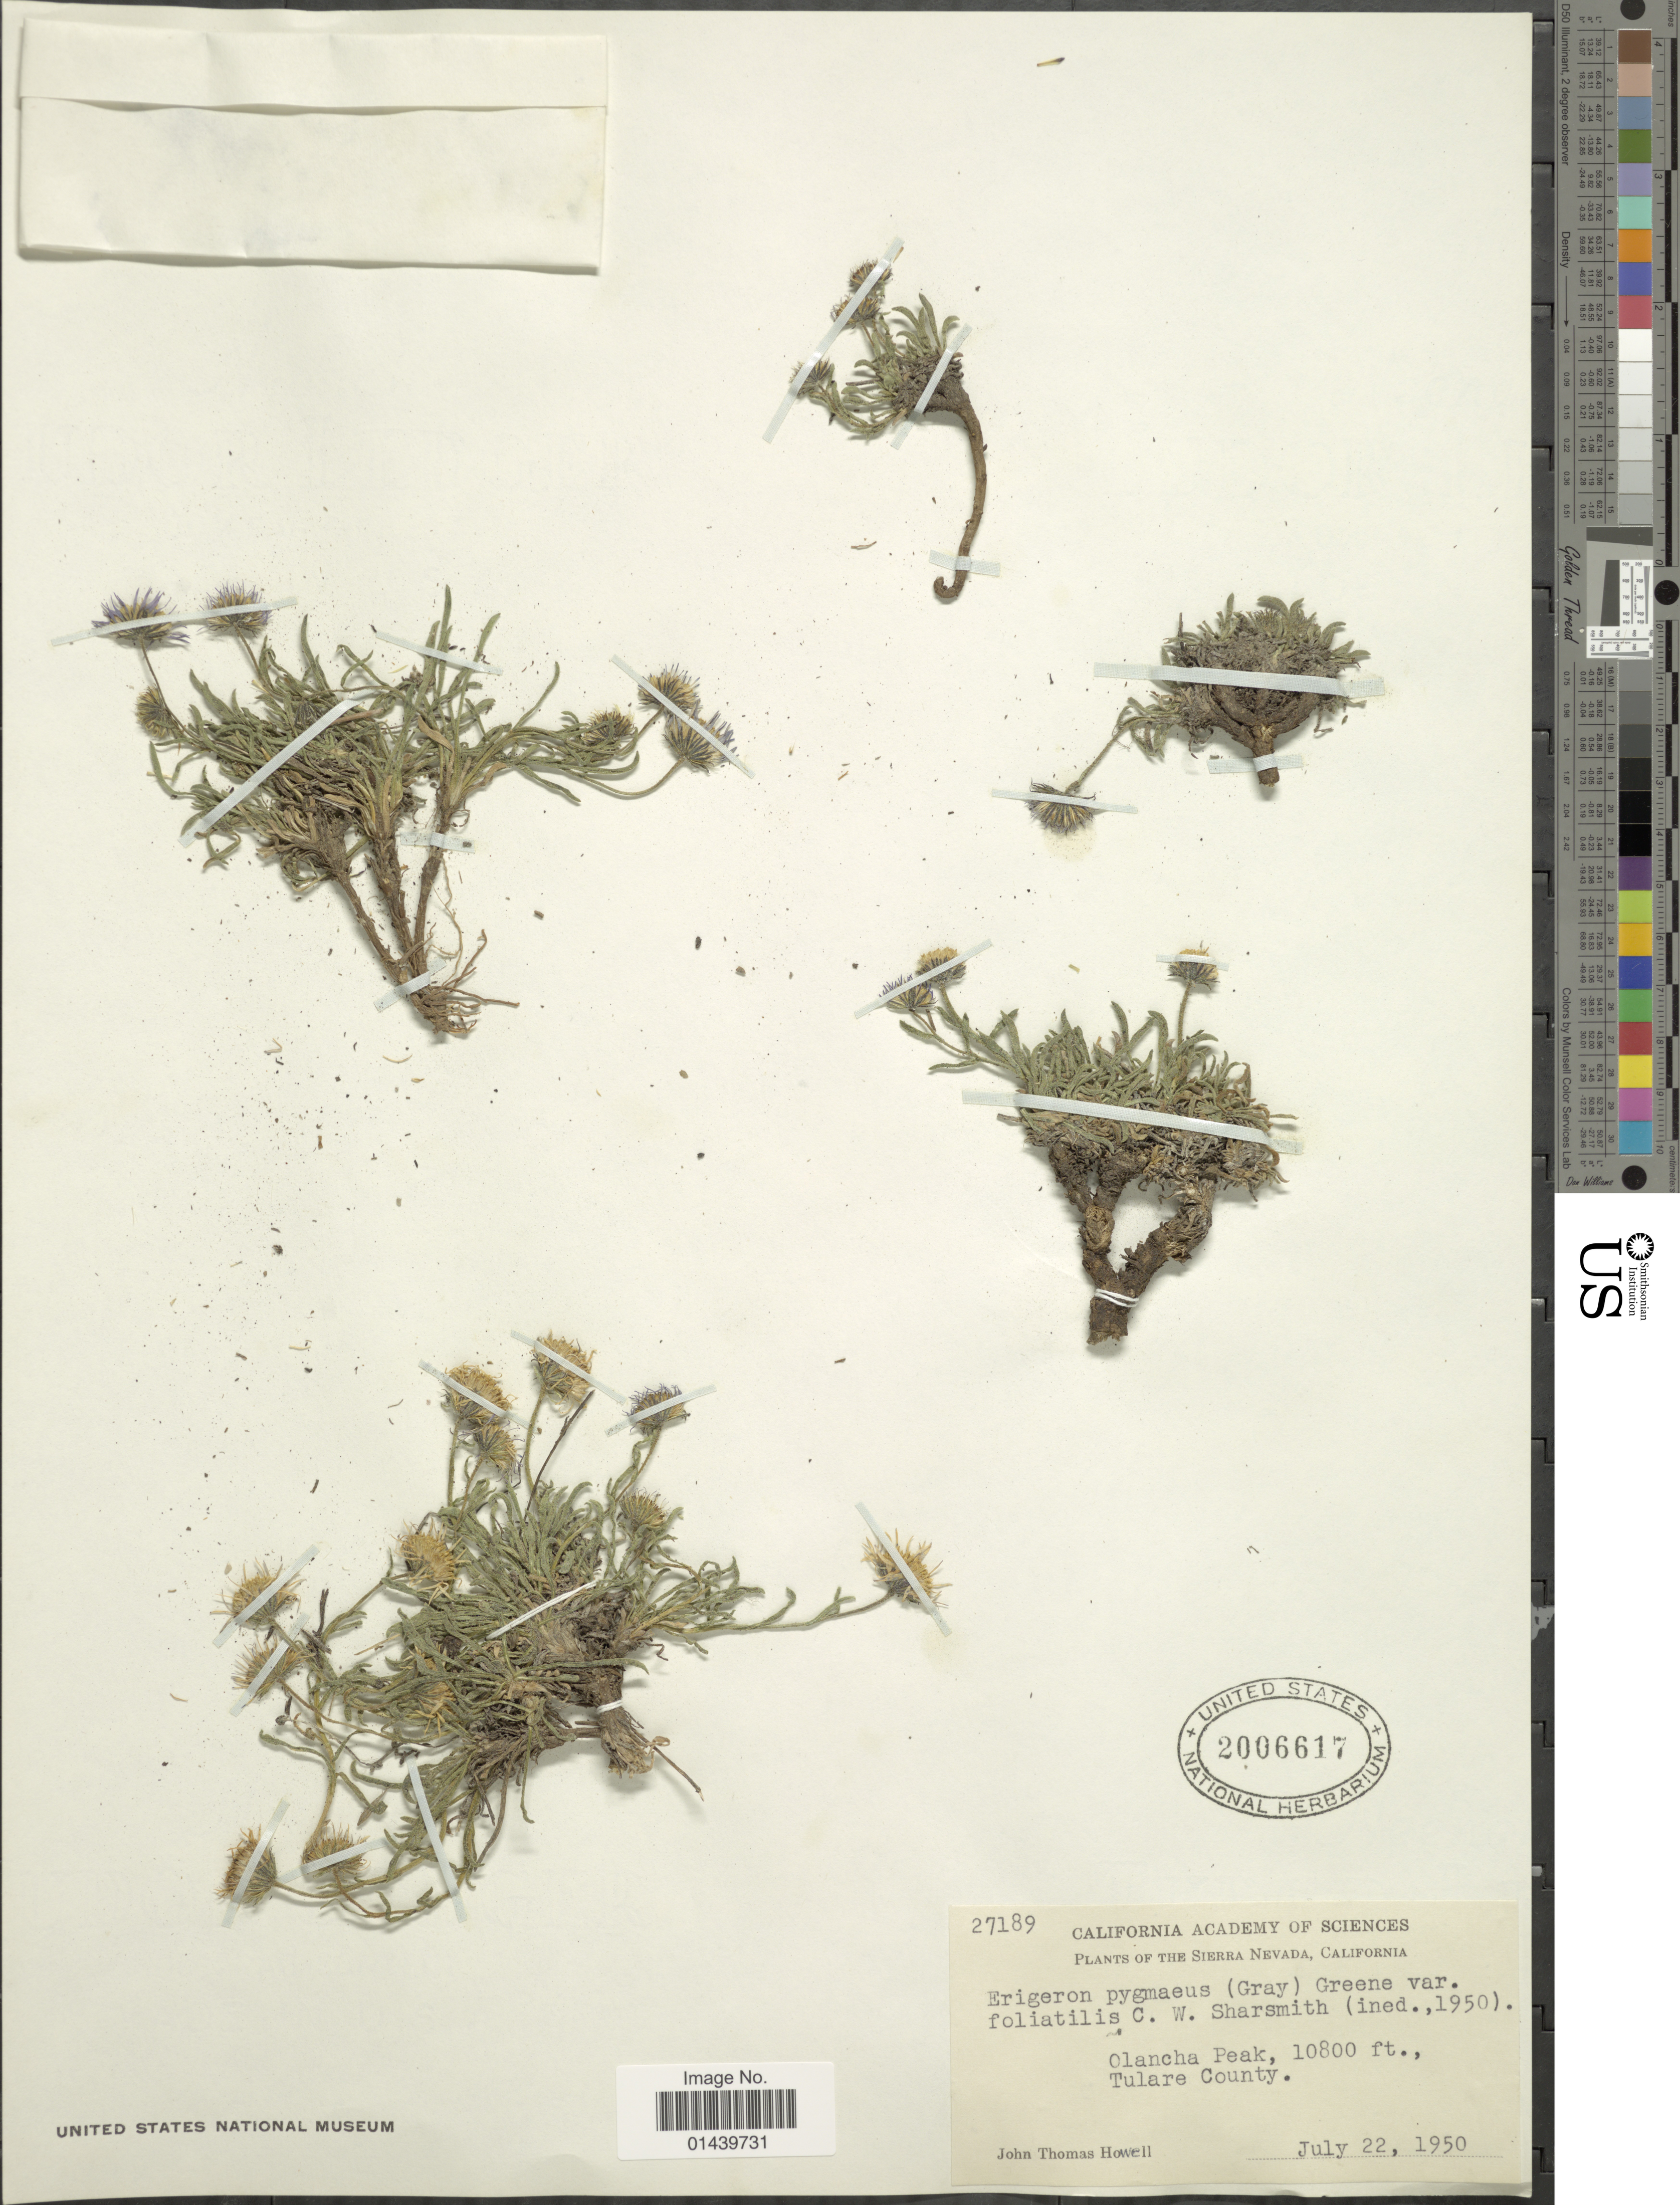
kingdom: Plantae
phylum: Tracheophyta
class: Magnoliopsida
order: Asterales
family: Asteraceae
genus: Erigeron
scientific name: Erigeron pygmaeus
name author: (A. Gray) Greene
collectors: J. T. Howell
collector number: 27189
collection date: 1950-07-22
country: United States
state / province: California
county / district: Tulare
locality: The Sierra Nevada. Olancha Peak. Tulare County.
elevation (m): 3292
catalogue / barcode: US 2006617